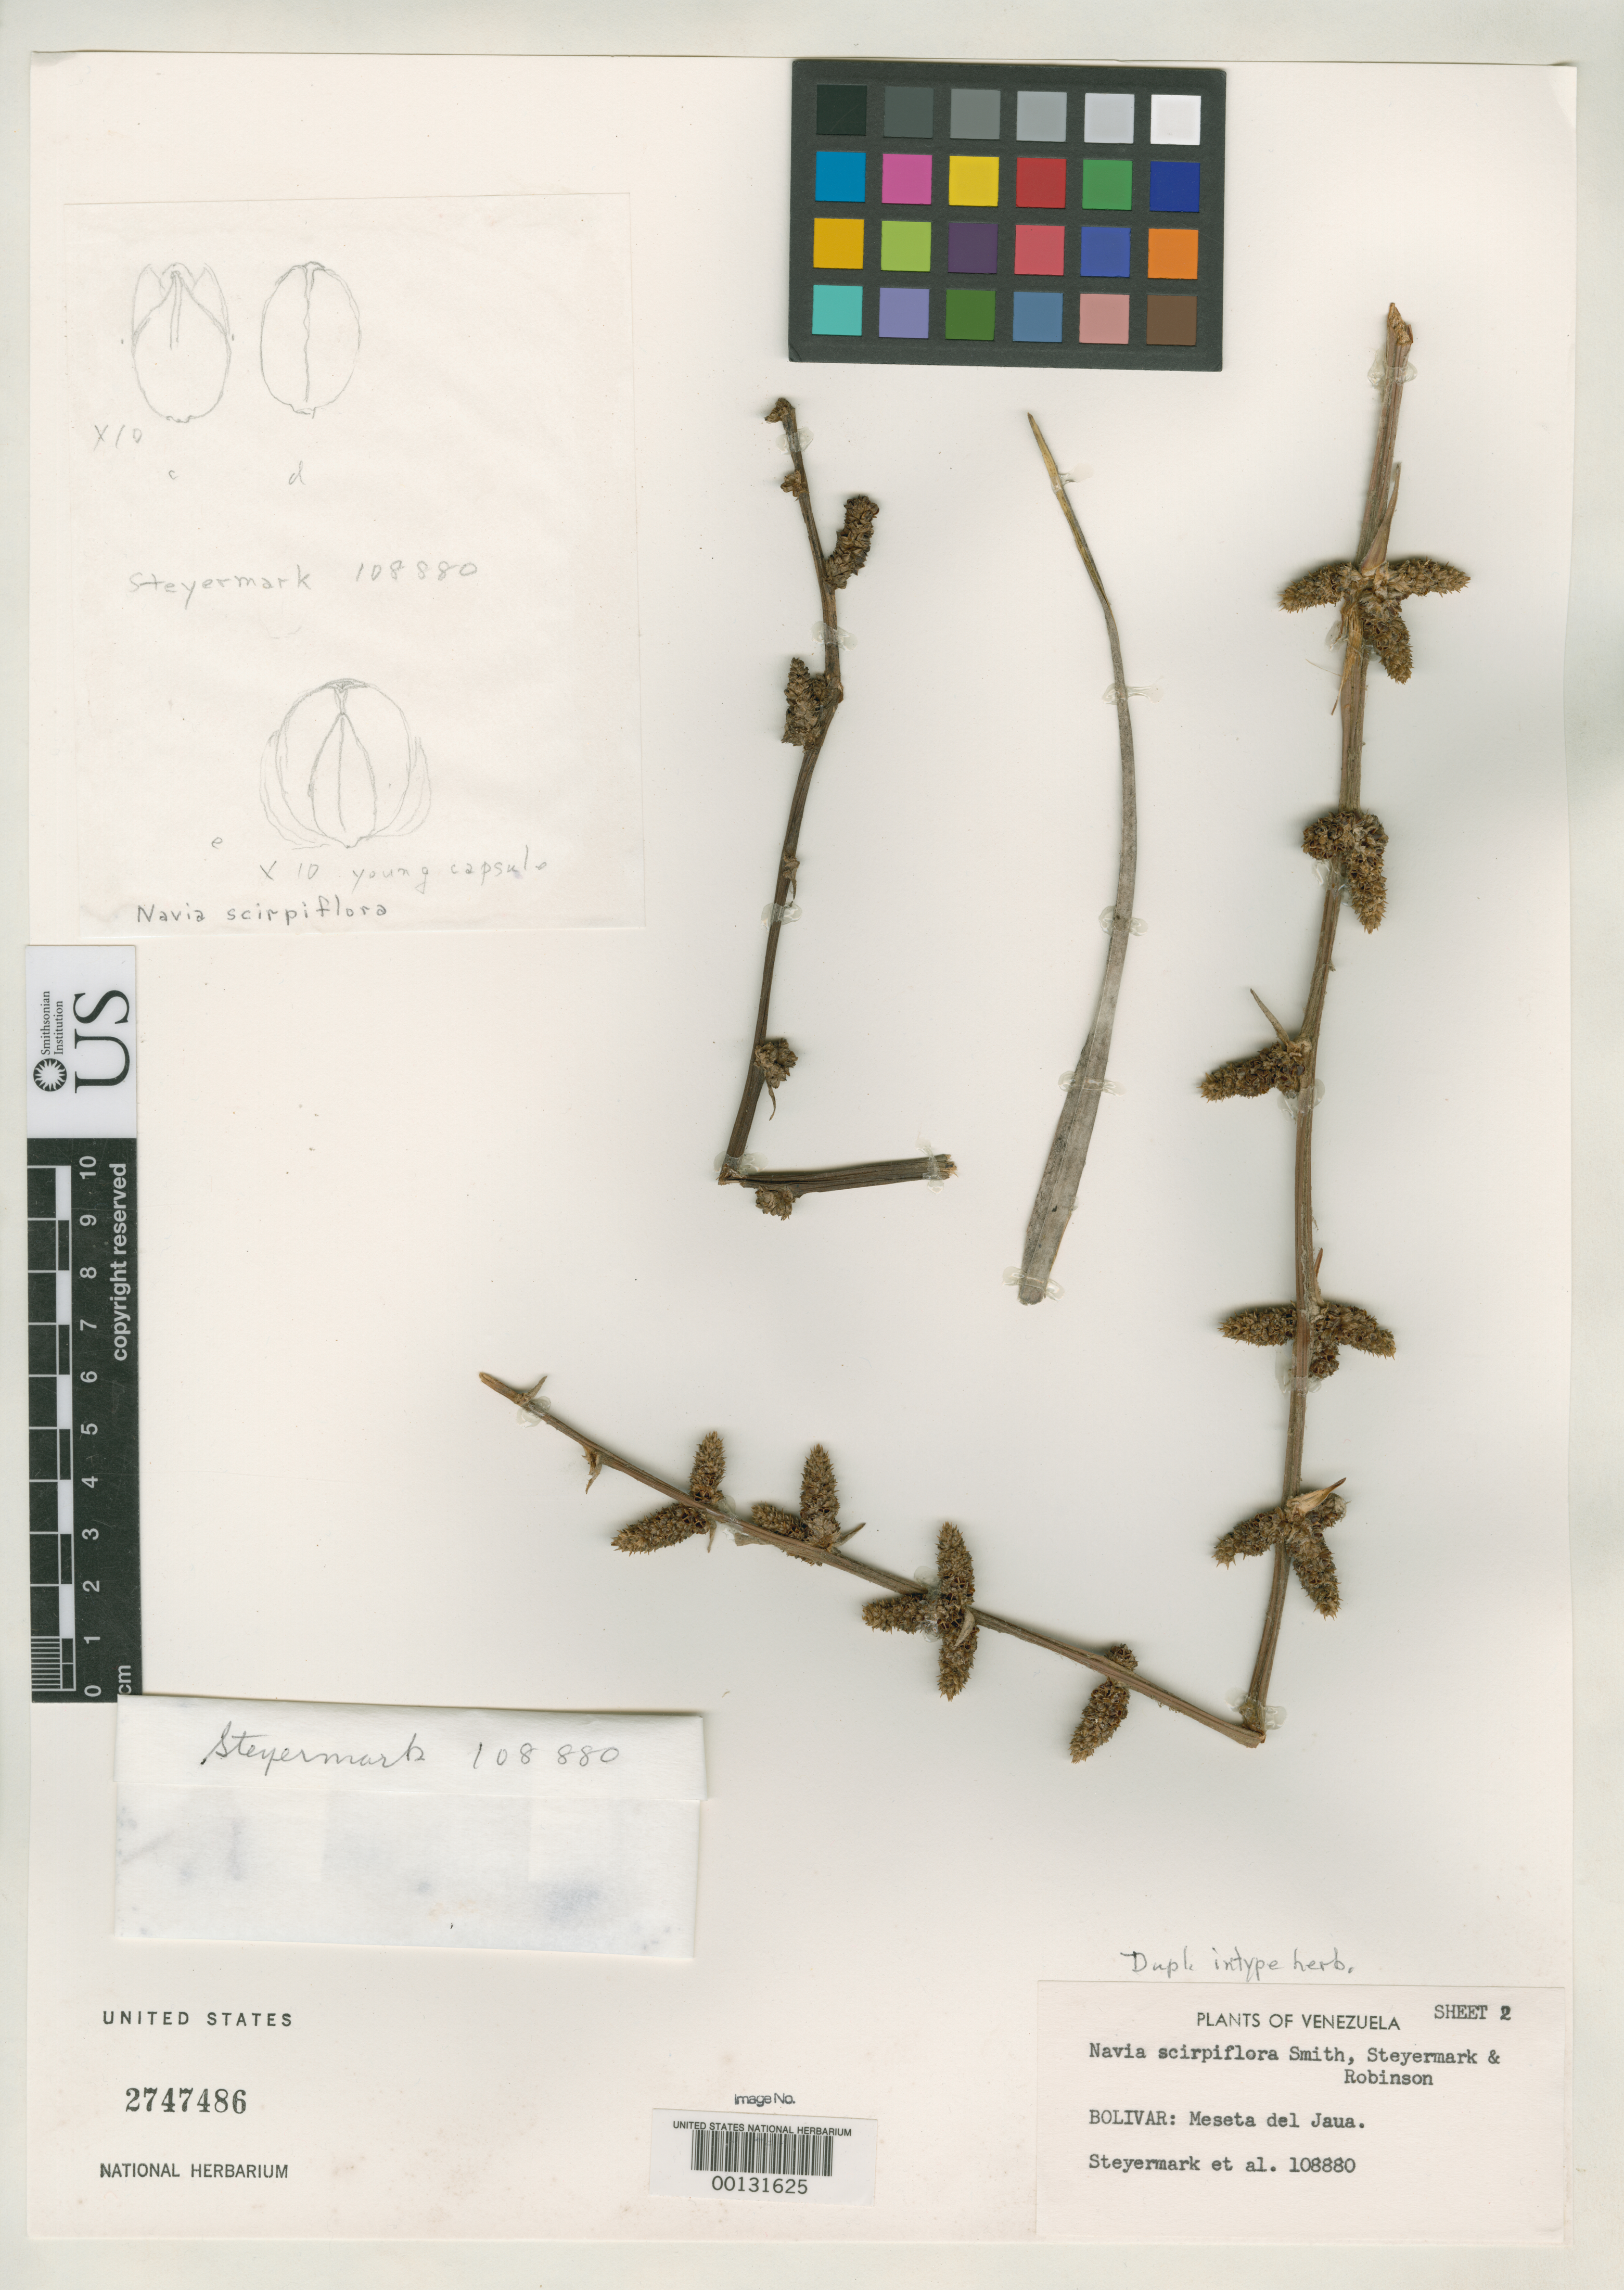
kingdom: Plantae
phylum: Tracheophyta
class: Liliopsida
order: Poales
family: Bromeliaceae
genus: Navia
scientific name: Navia scirpiflora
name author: L.B. Sm.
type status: Holotype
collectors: J. Steyermark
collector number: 108880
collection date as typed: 10 Feb 1974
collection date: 1974-02-10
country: Venezuela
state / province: Bolivar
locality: Meseta del Jaua.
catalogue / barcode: US 2745486